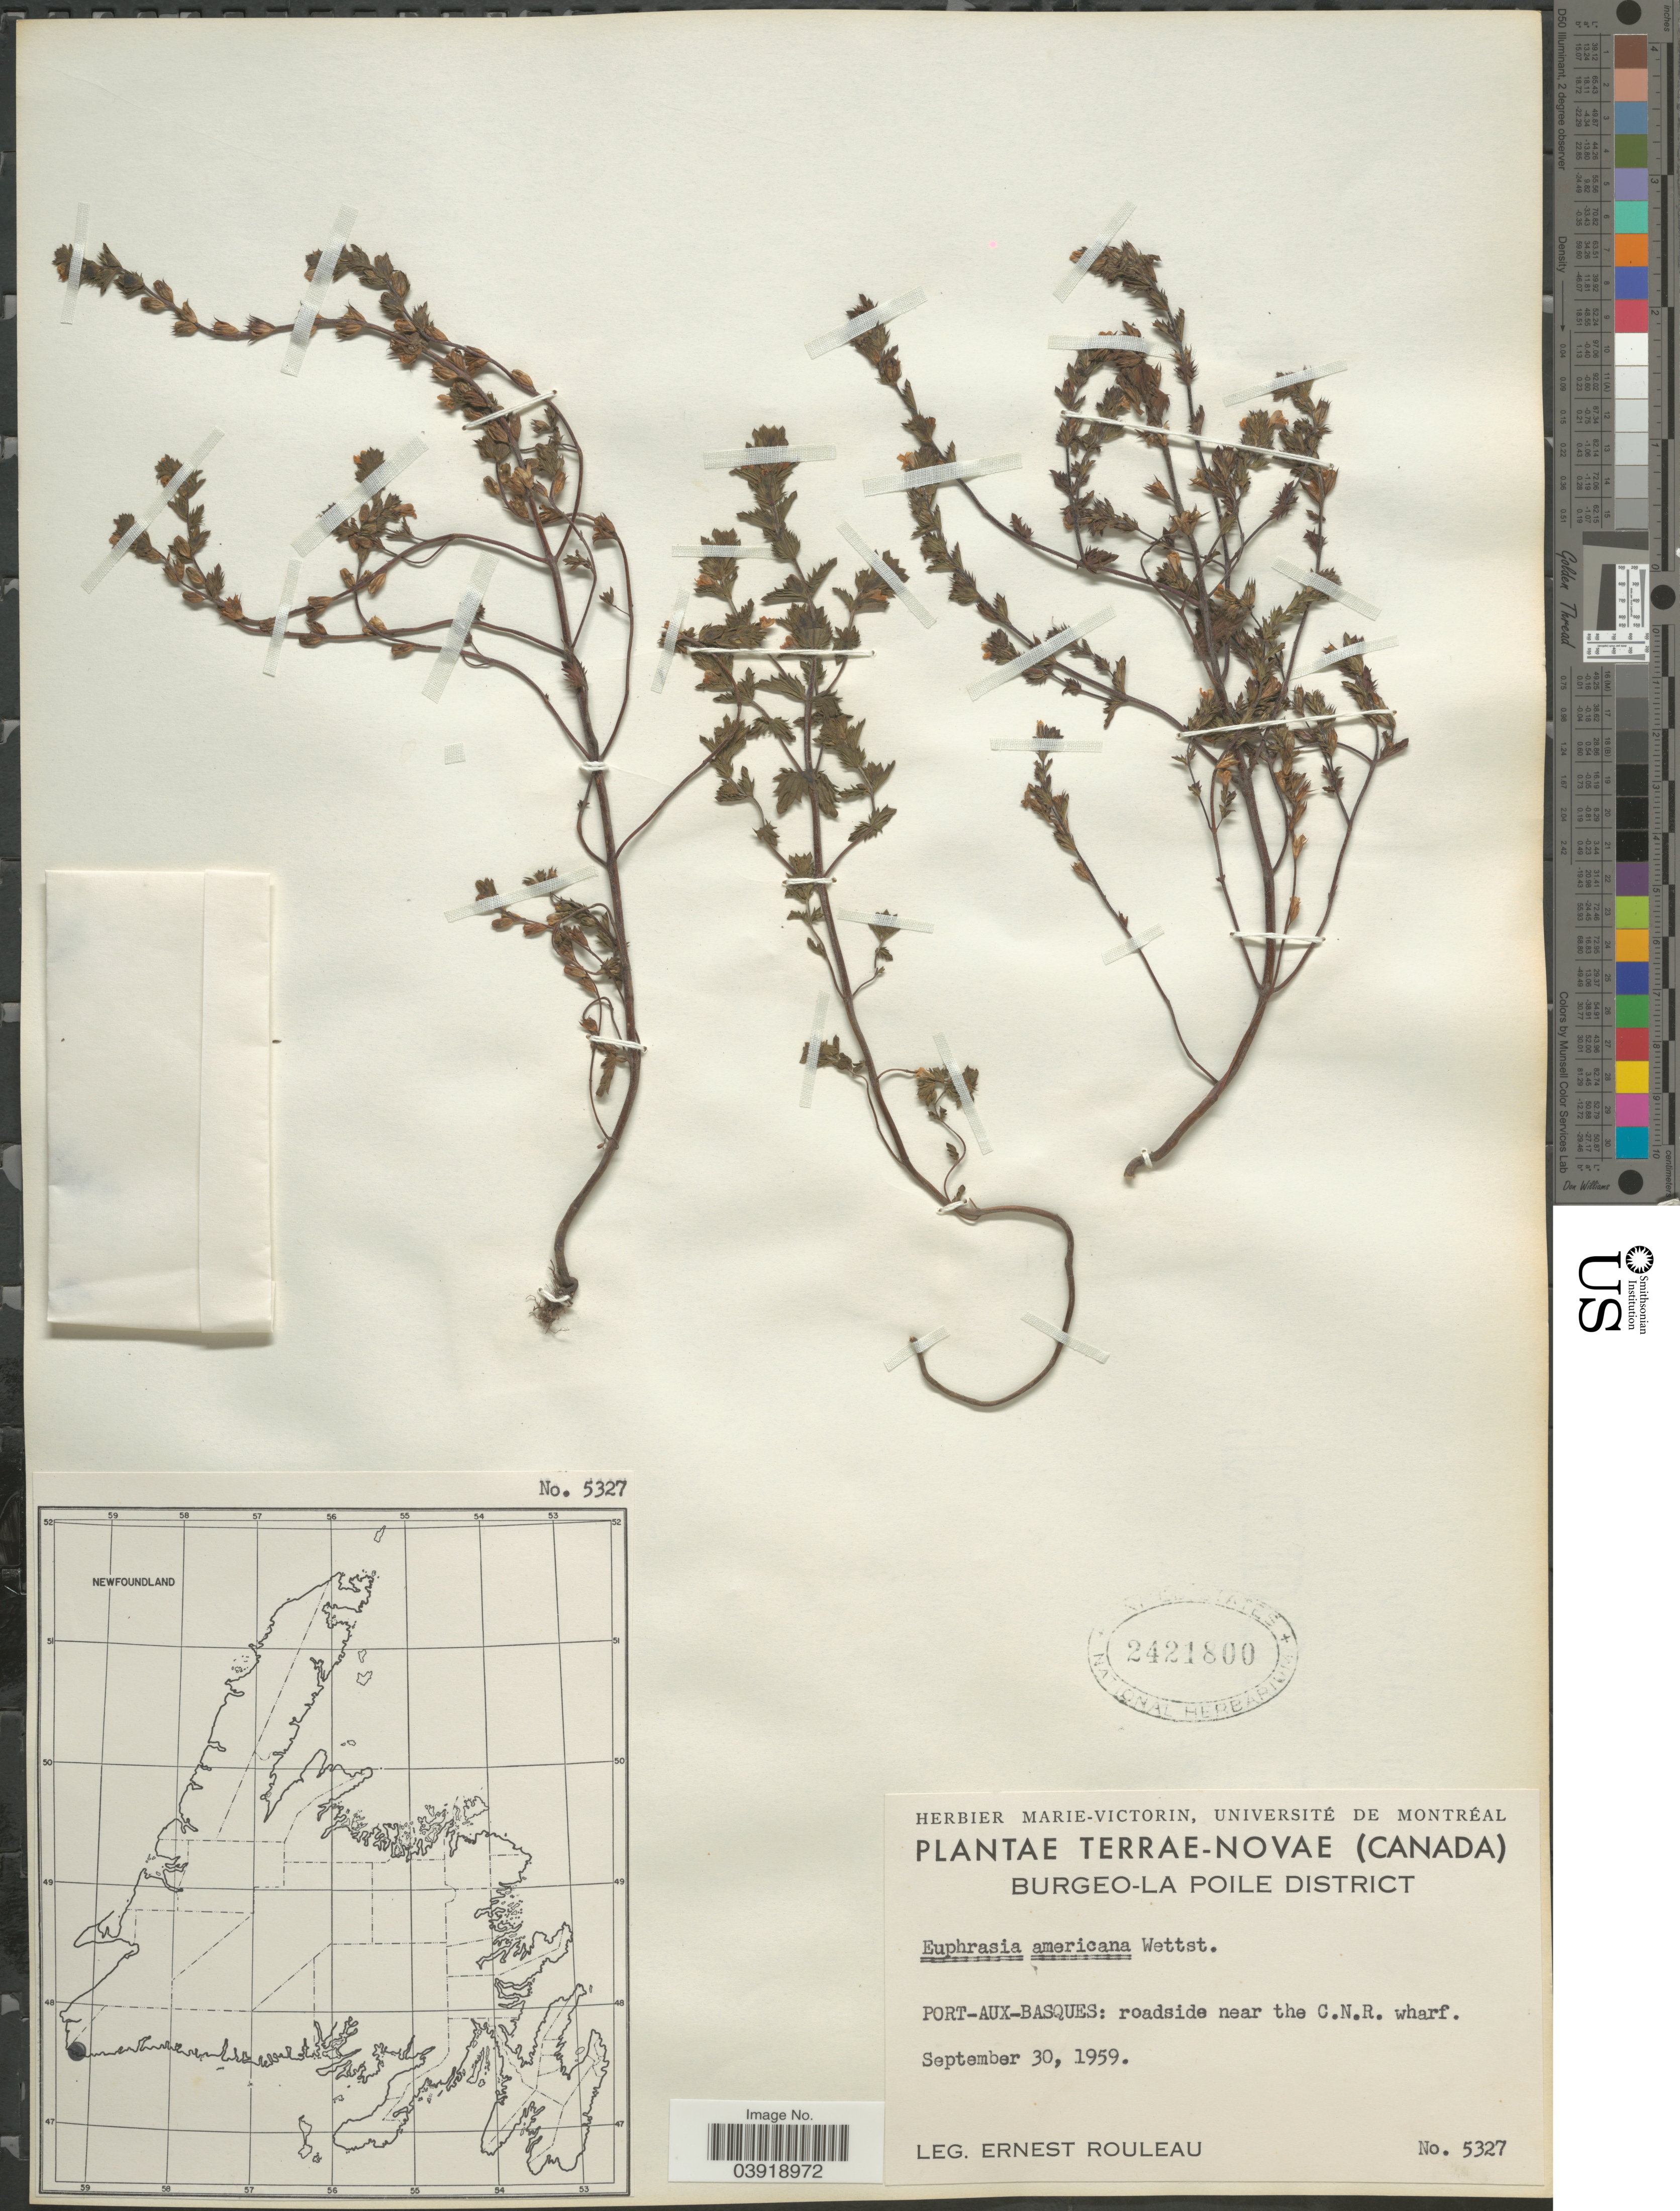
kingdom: Plantae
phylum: Tracheophyta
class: Magnoliopsida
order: Lamiales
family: Orobanchaceae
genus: Euphrasia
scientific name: Euphrasia americana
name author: Wettst.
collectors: J. Rouleau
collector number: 5327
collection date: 1959-09-30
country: Canada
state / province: Newfoundland and Labrador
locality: Terrae-Novae. Burgeo-La Poile District. Port-Aux-Basques: roadside near the C.N.R. wharf.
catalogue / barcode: US 2421800